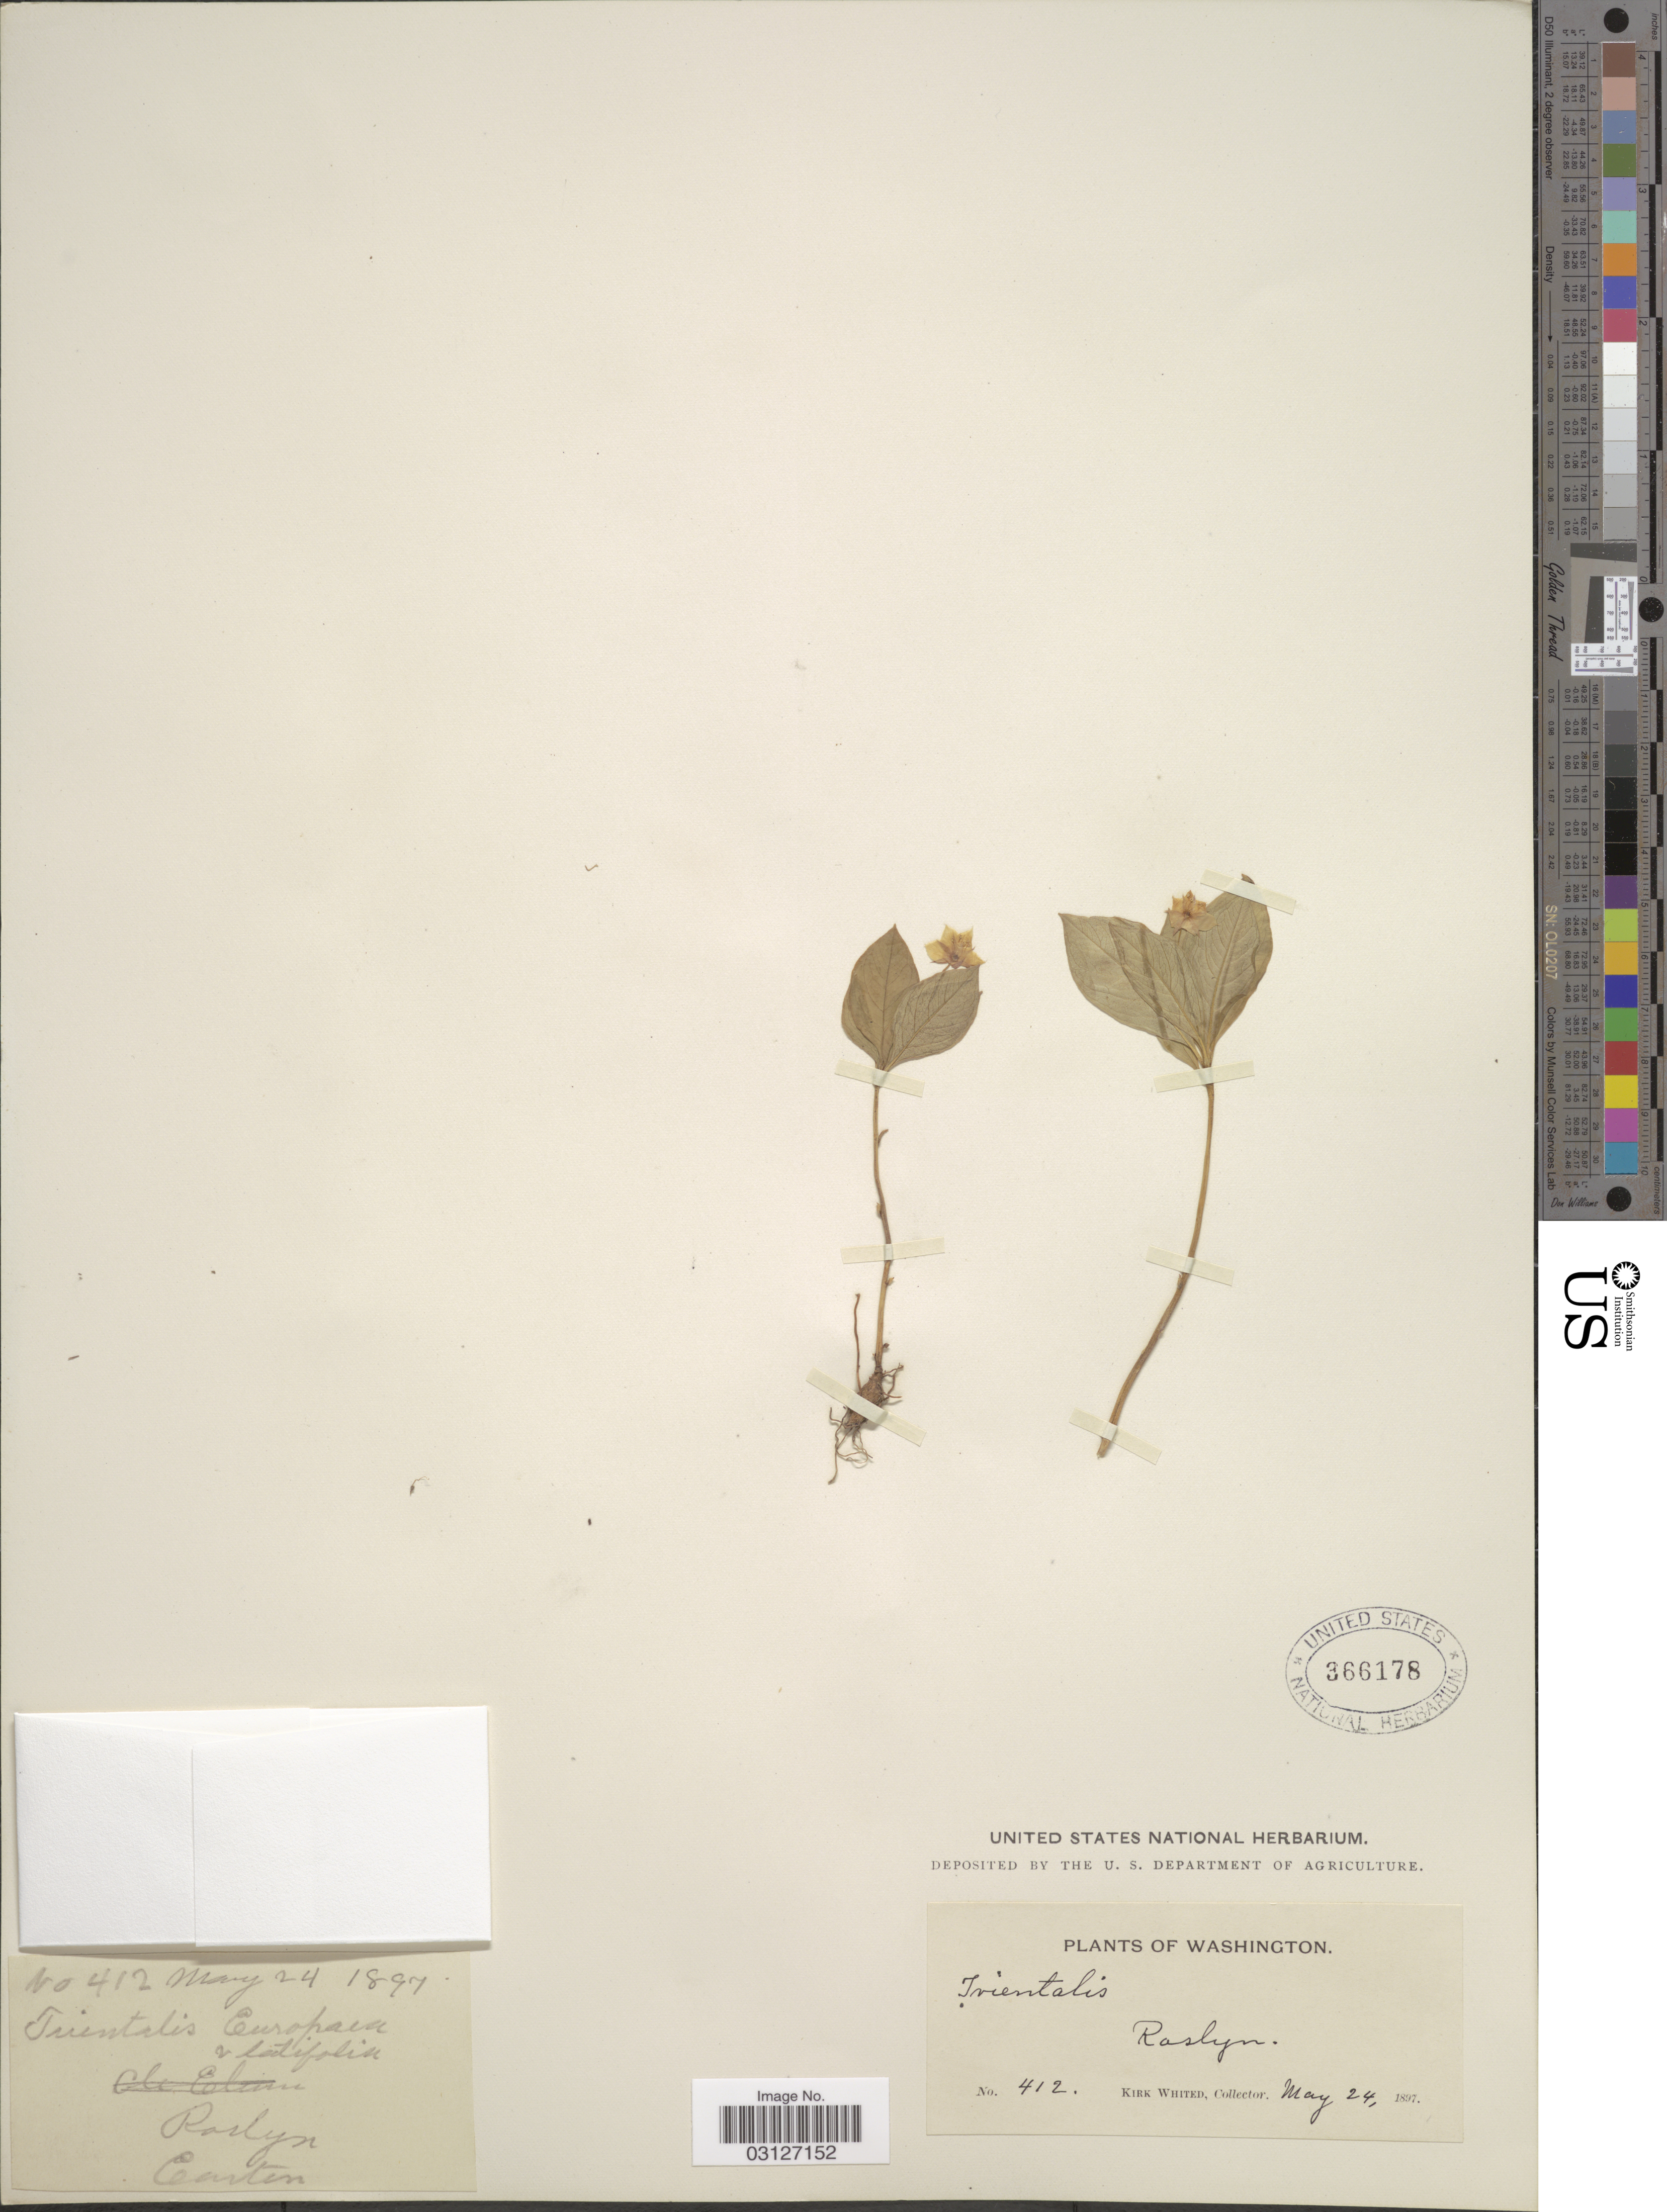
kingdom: Plantae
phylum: Tracheophyta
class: Magnoliopsida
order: Ericales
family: Primulaceae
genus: Trientalis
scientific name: Trientalis latifolia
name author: Hook.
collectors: K. Whited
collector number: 412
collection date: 1897-05-24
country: United States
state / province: Washington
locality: Roslyn, Canton.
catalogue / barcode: US 366178